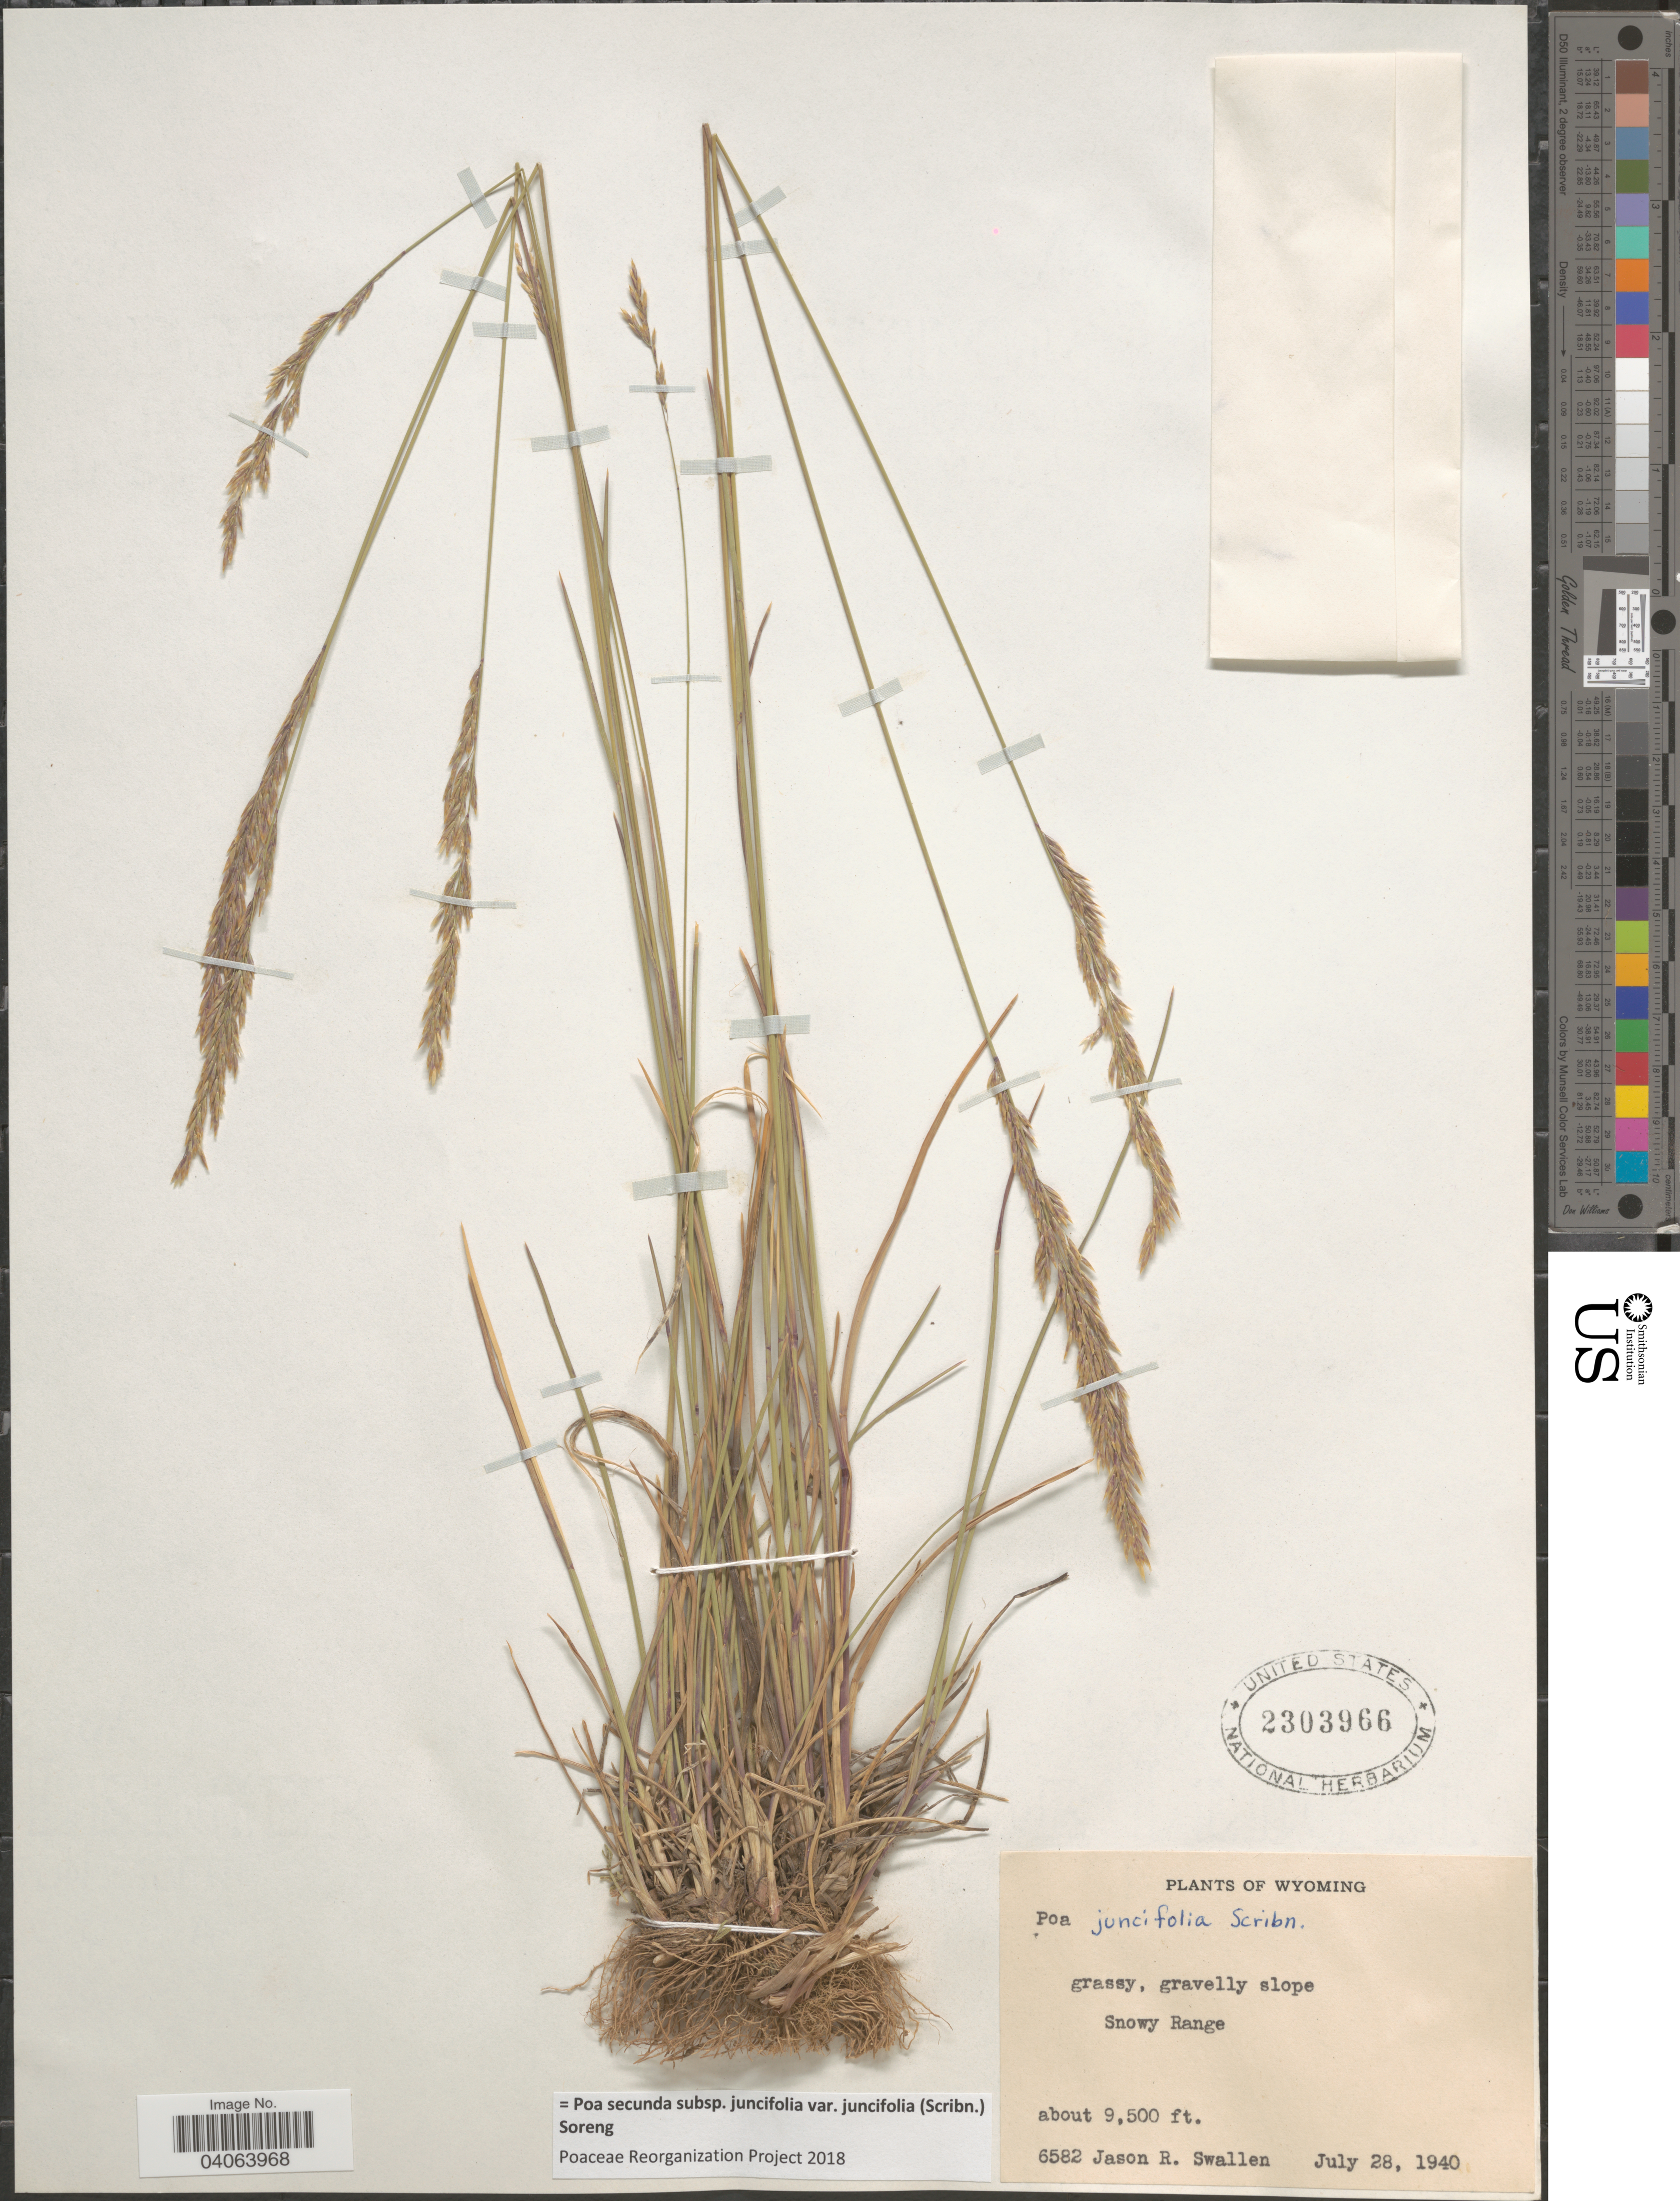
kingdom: Plantae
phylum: Tracheophyta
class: Liliopsida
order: Poales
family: Poaceae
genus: Poa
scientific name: Poa secunda subsp. juncifolia var. juncifolia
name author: (Scribn.) Soreng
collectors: J. R. Swallen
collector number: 6582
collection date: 1940-07-28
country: United States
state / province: Wyoming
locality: Snowy Range.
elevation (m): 2896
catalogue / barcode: US 2303966